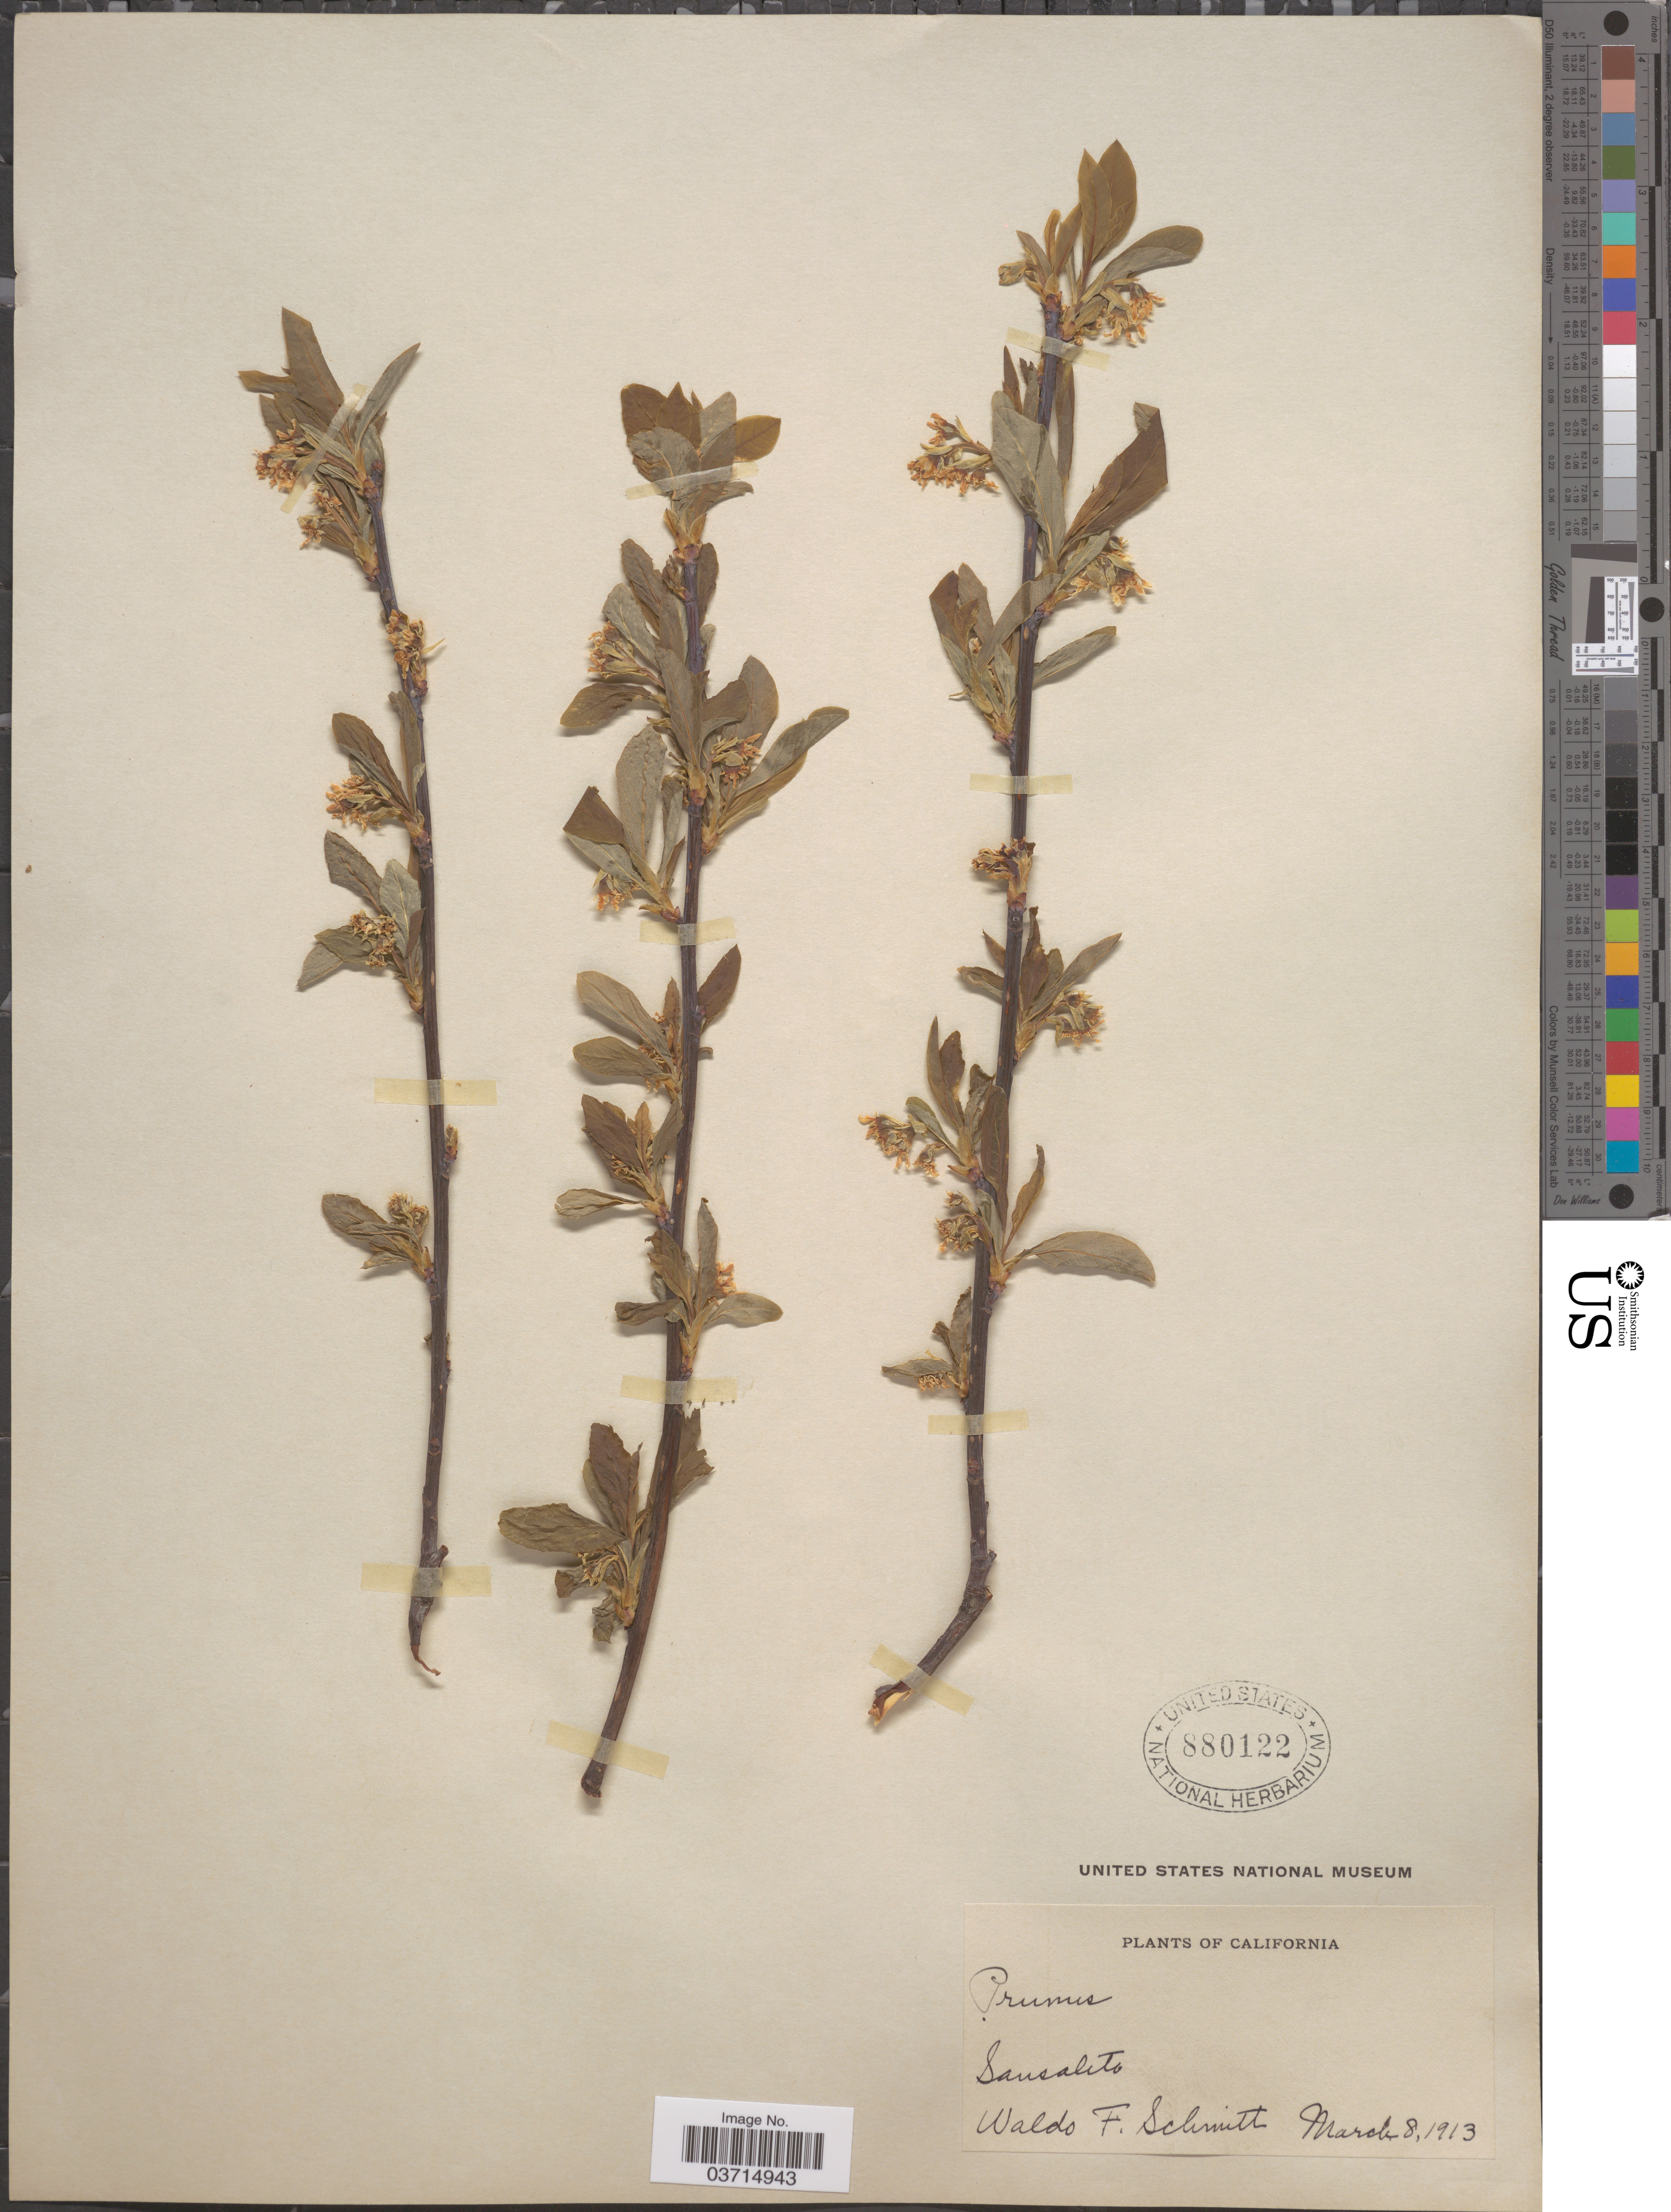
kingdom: Plantae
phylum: Tracheophyta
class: Magnoliopsida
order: Rosales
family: Rosaceae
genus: Oemleria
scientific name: Oemleria cerasiformis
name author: (Torr. & A. Gray ex Hook. & Arn.) J.W. Landon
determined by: Strong, Mark T., (BOT), Smithsonian Institution - National Museum of Natural History (UNITED STATES)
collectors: W. F. Schmitt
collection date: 1913-03-08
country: United States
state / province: California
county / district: Marin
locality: Sausalito.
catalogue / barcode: US 880122